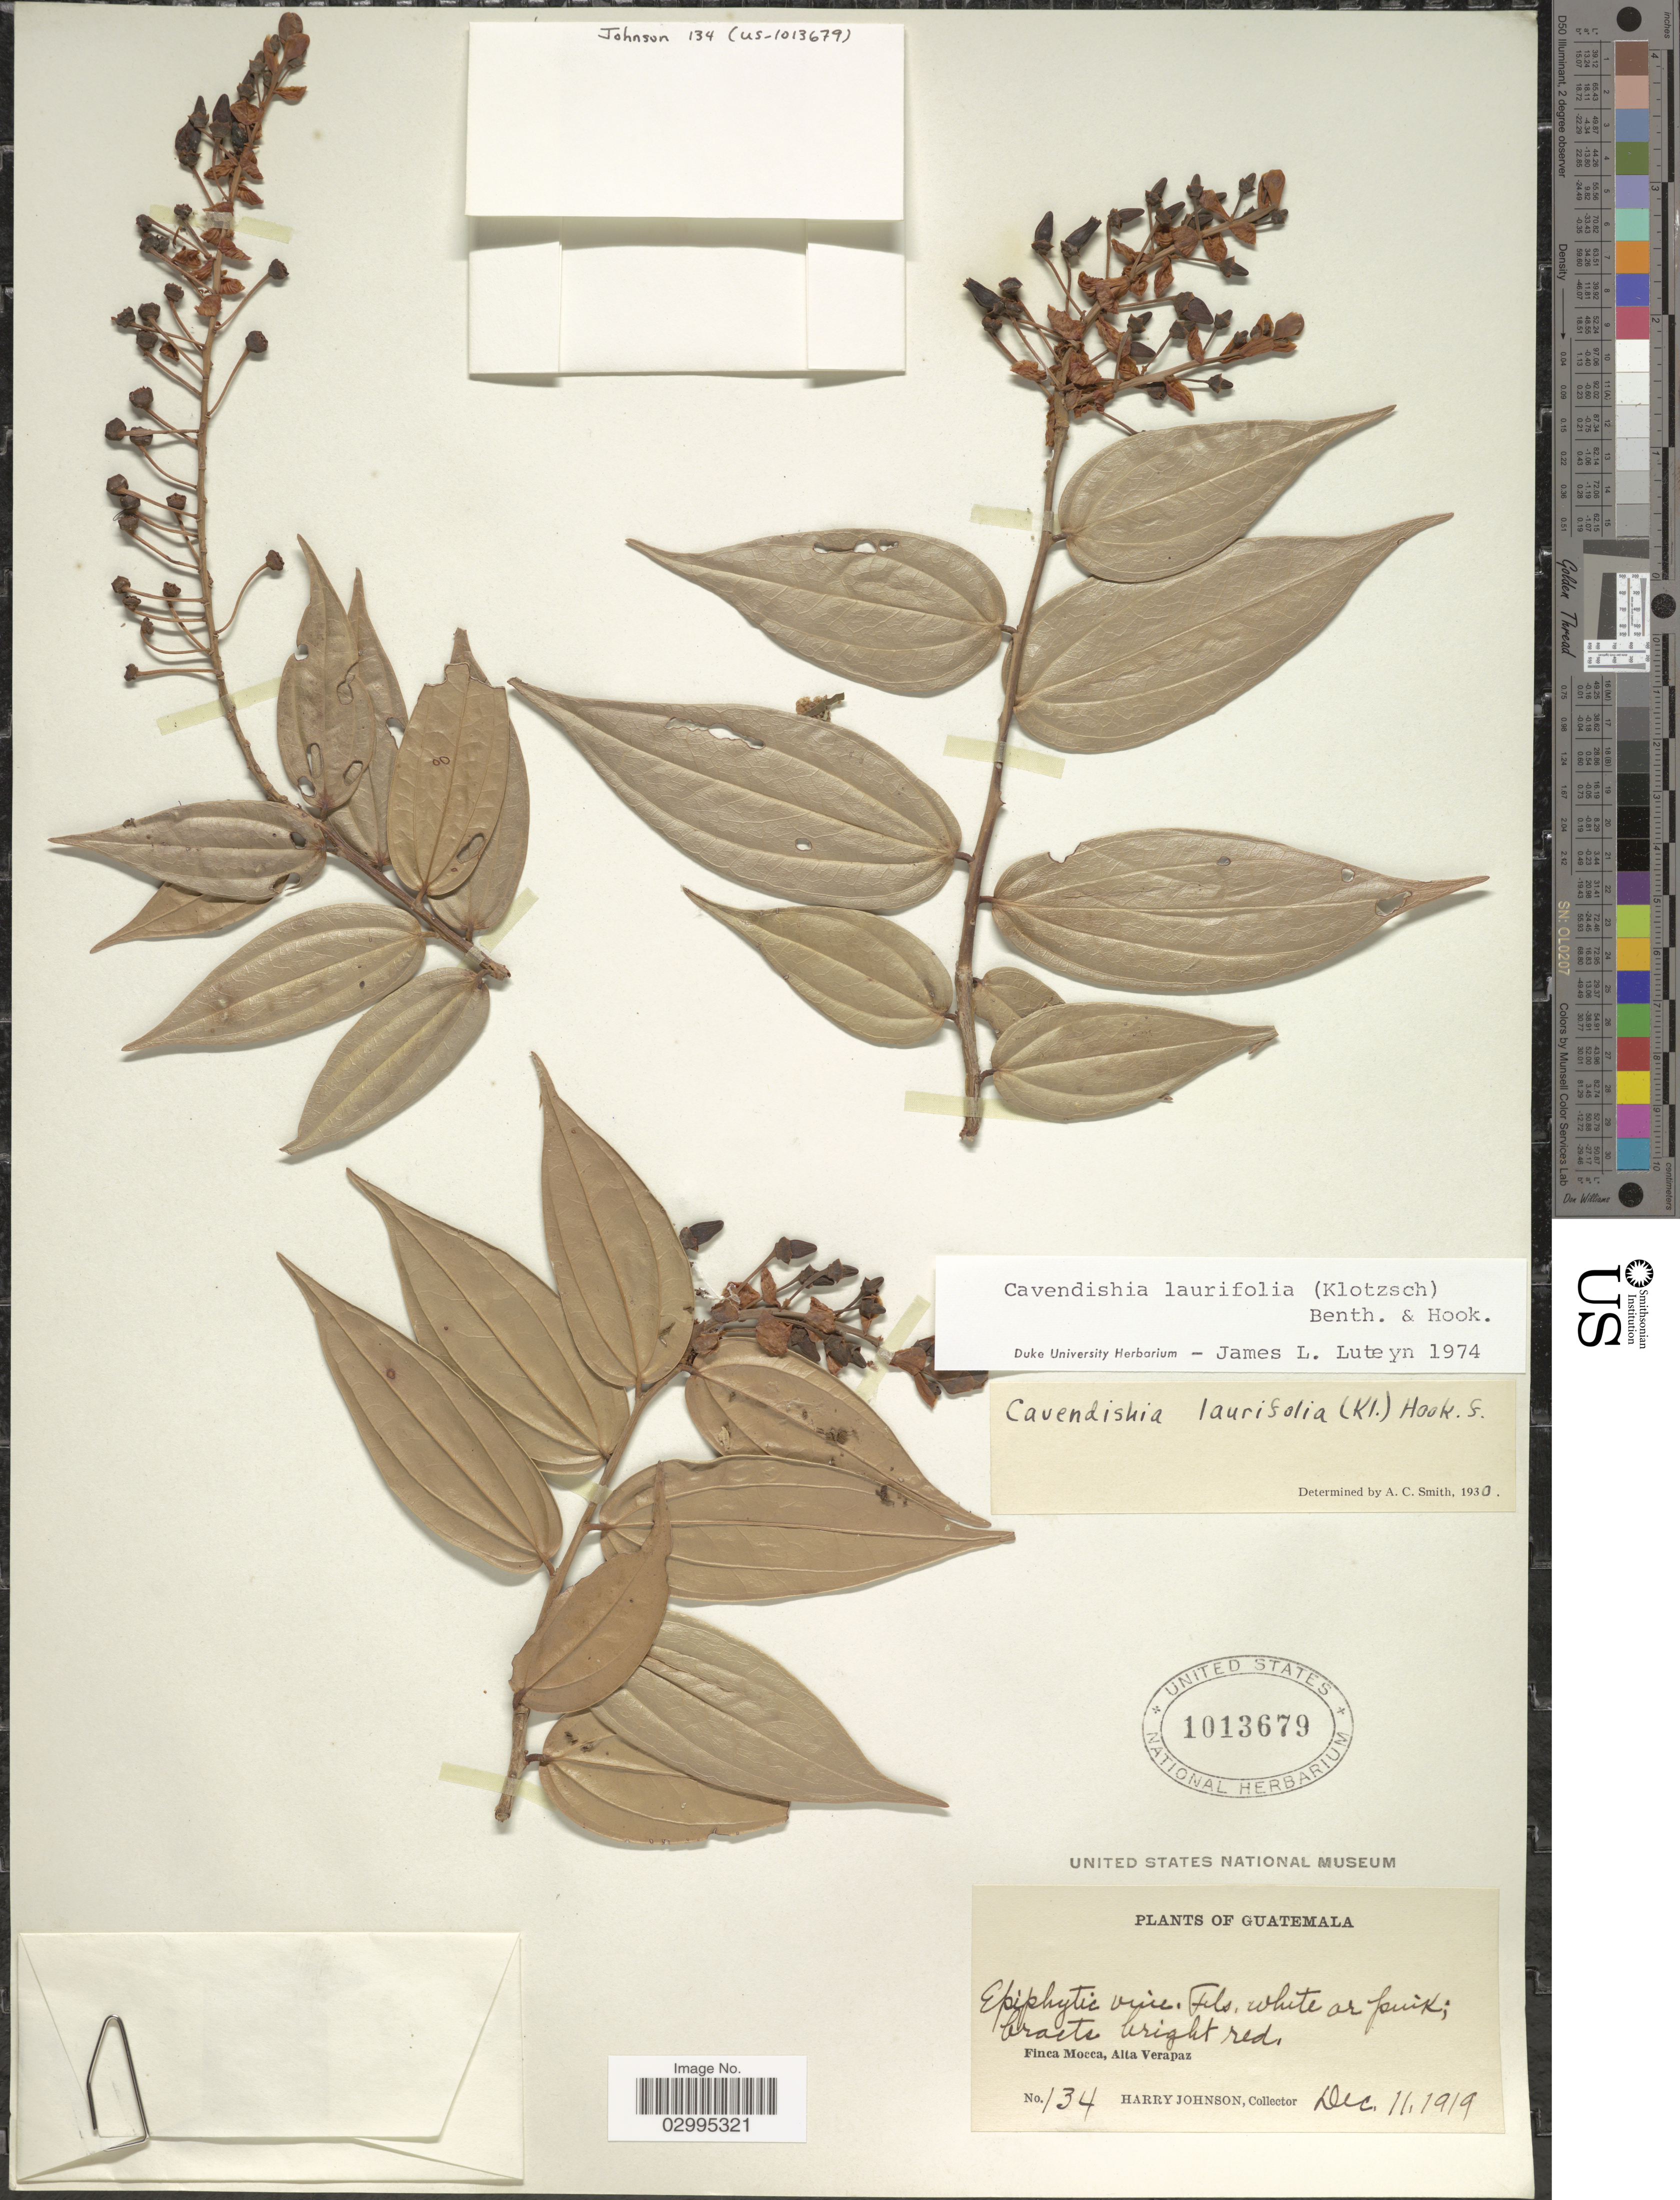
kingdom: Plantae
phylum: Tracheophyta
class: Magnoliopsida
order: Ericales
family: Ericaceae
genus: Cavendishia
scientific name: Cavendishia laurifolia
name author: (Klotzsch) Benth. & Hook. f.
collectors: H. Johnson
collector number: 134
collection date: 1919-12-11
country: Guatemala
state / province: Alta Verapaz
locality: Finca Mocca.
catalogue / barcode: US 1013679